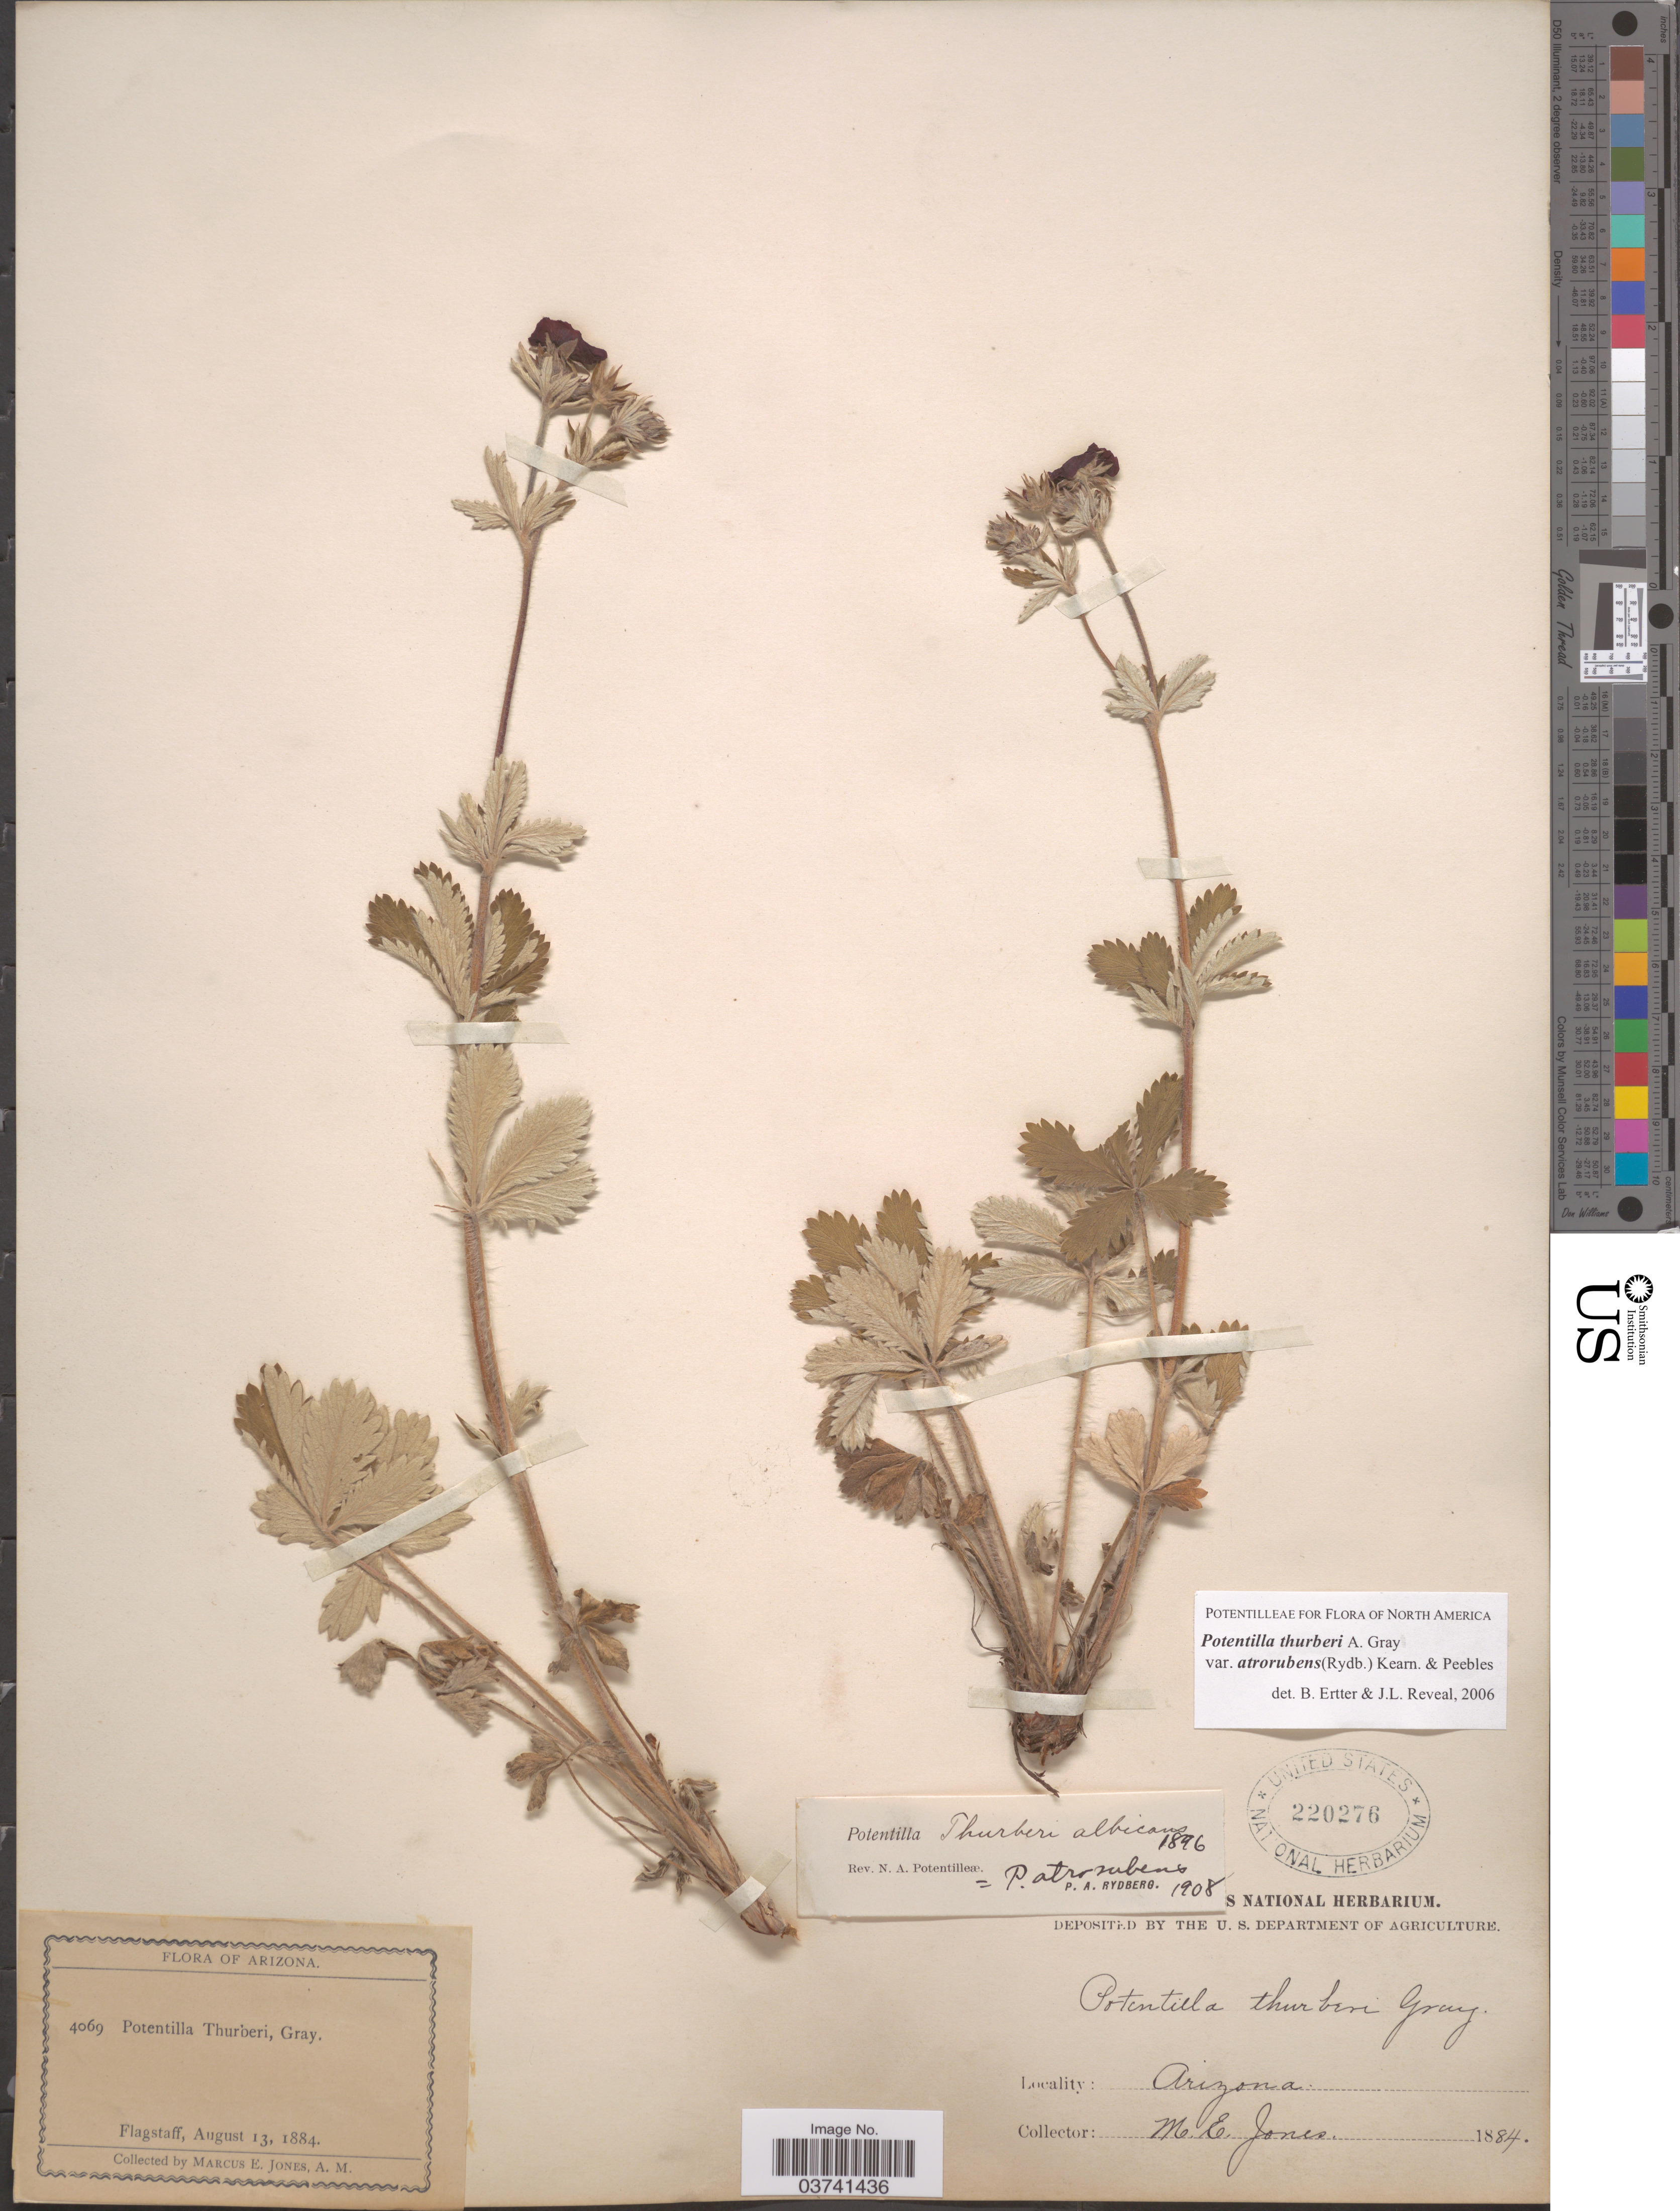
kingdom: Plantae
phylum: Tracheophyta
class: Magnoliopsida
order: Rosales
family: Rosaceae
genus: Potentilla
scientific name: Potentilla thurberi var. atrorubens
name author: A. Gray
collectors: M. E. Jones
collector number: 4069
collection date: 1884-08-13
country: United States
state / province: Arizona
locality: Flagstaff.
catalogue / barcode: US 220276